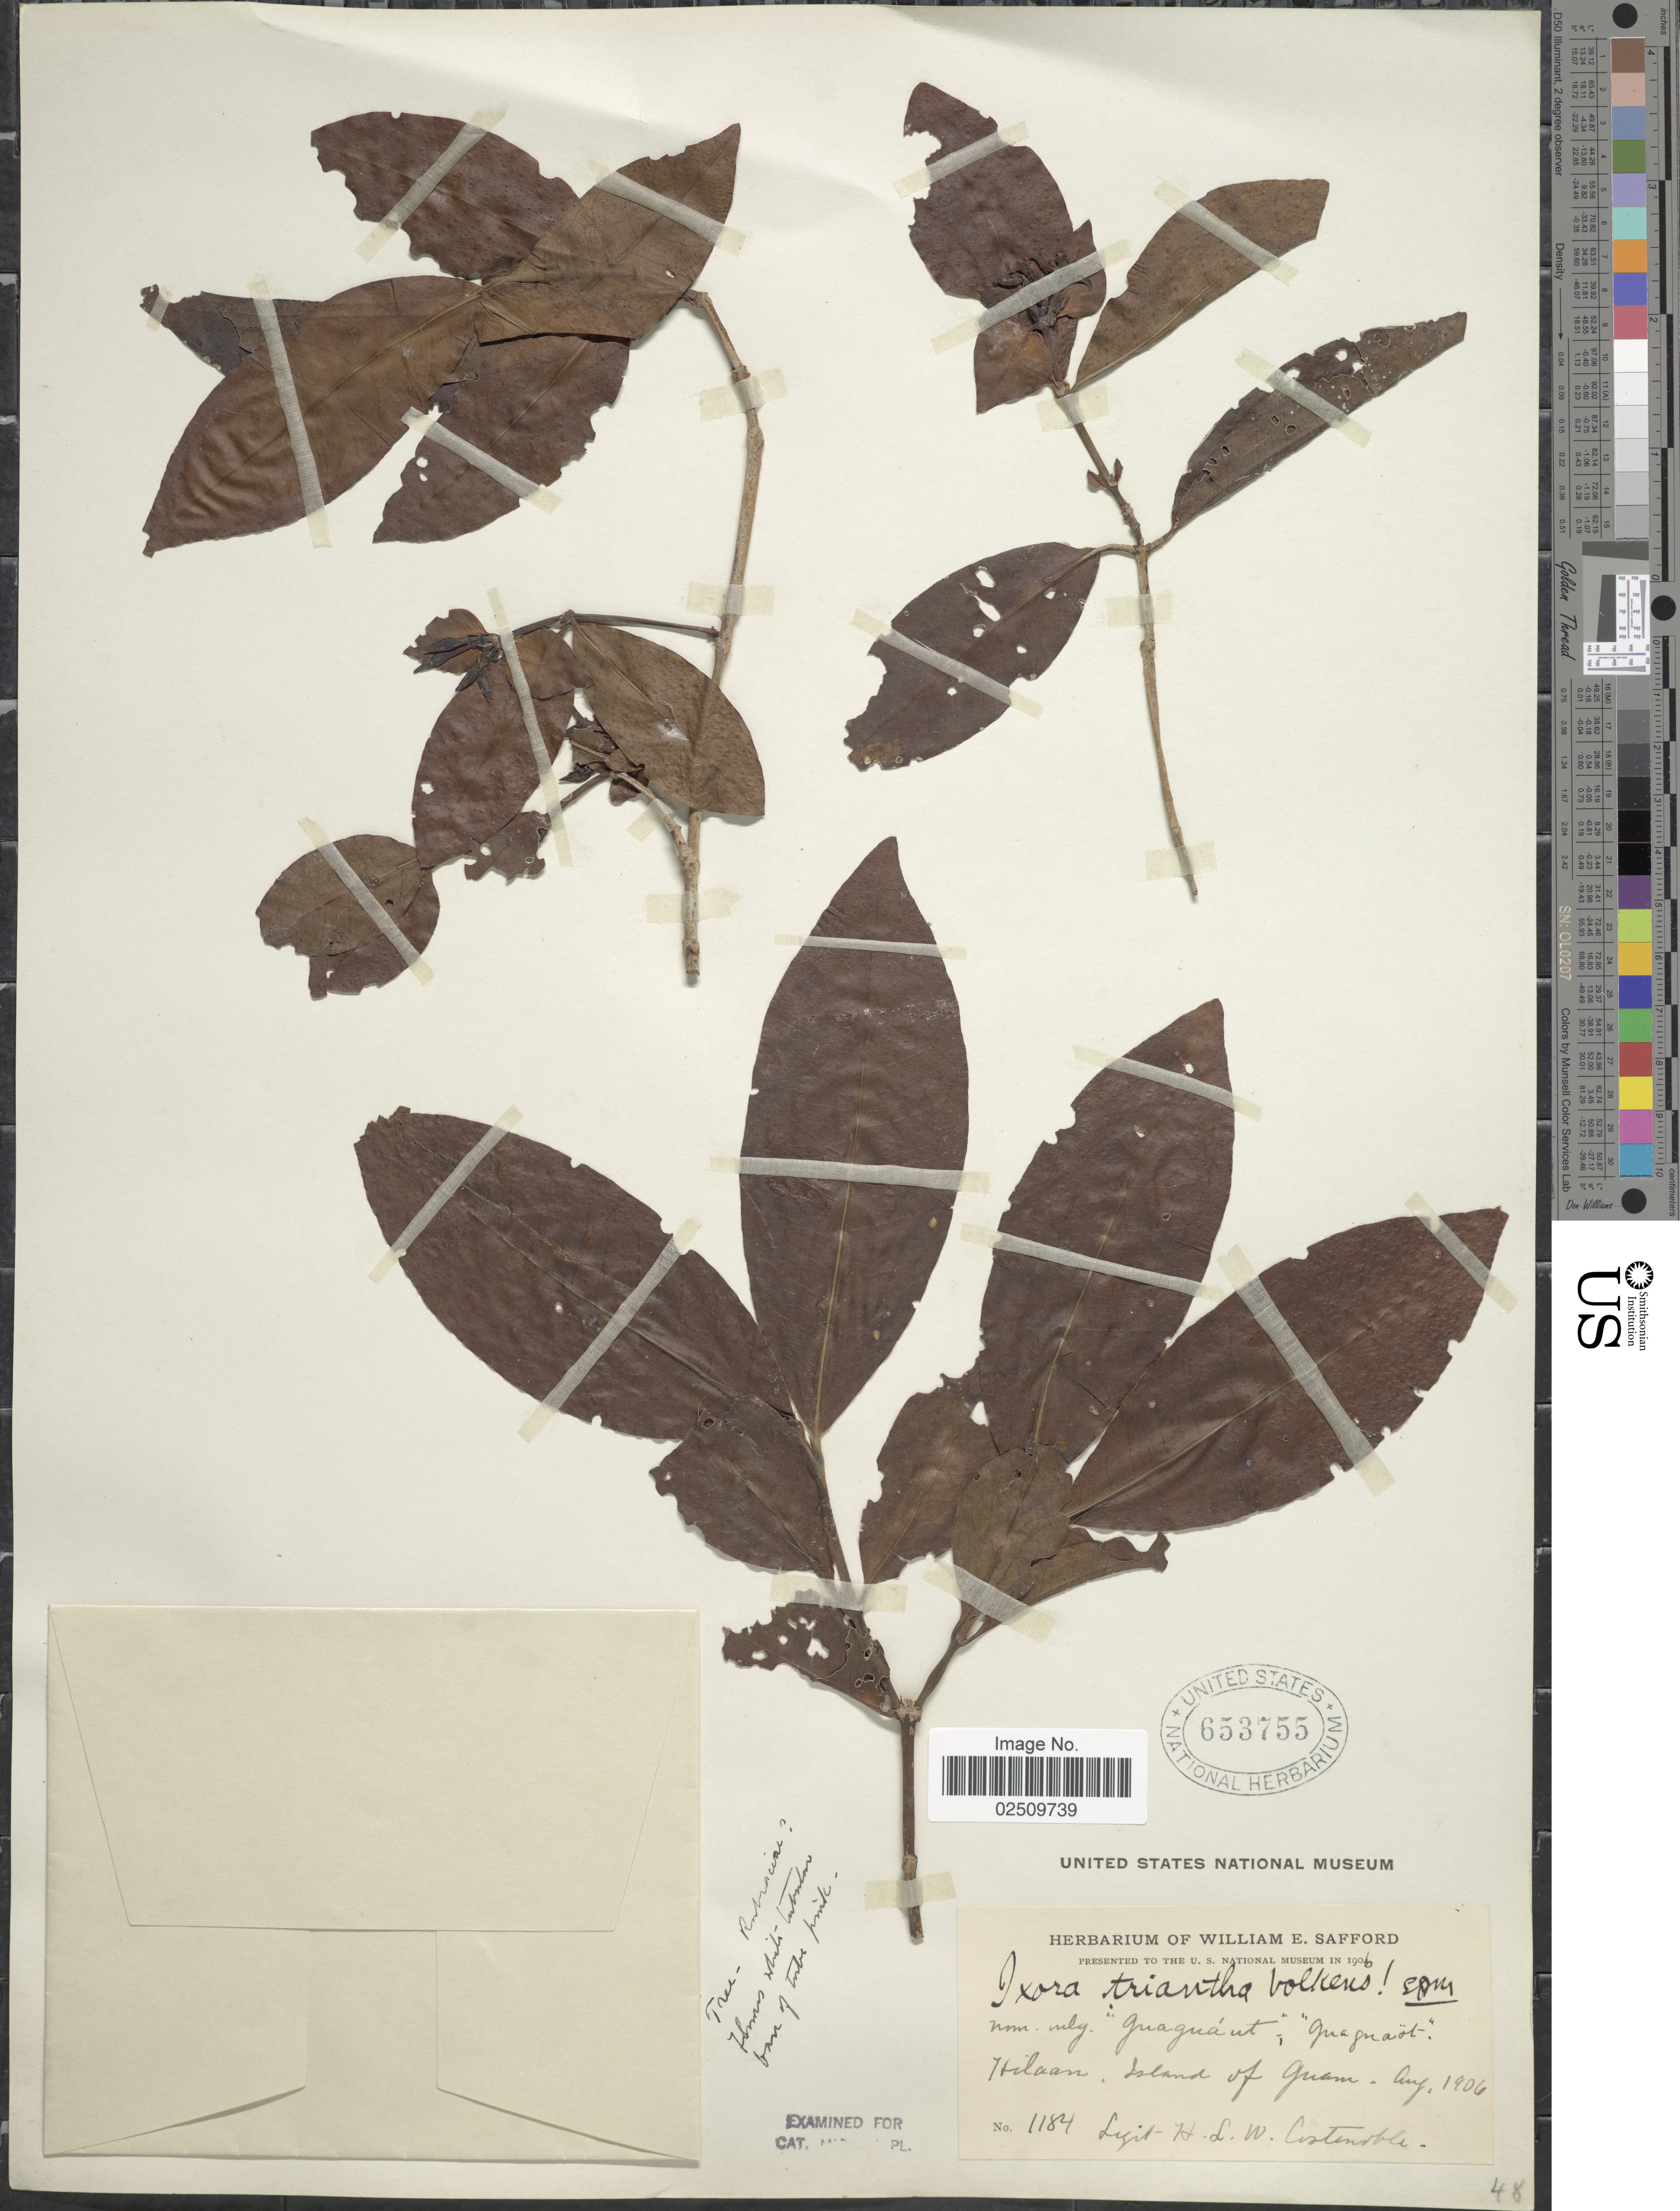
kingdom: Plantae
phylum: Tracheophyta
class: Magnoliopsida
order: Gentianales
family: Rubiaceae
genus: Ixora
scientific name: Ixora triantha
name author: Volkens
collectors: H. Costenoble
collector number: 1184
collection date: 1906-08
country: Guam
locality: Itilaan, Island of Guam [interpreted]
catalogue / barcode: US 653755